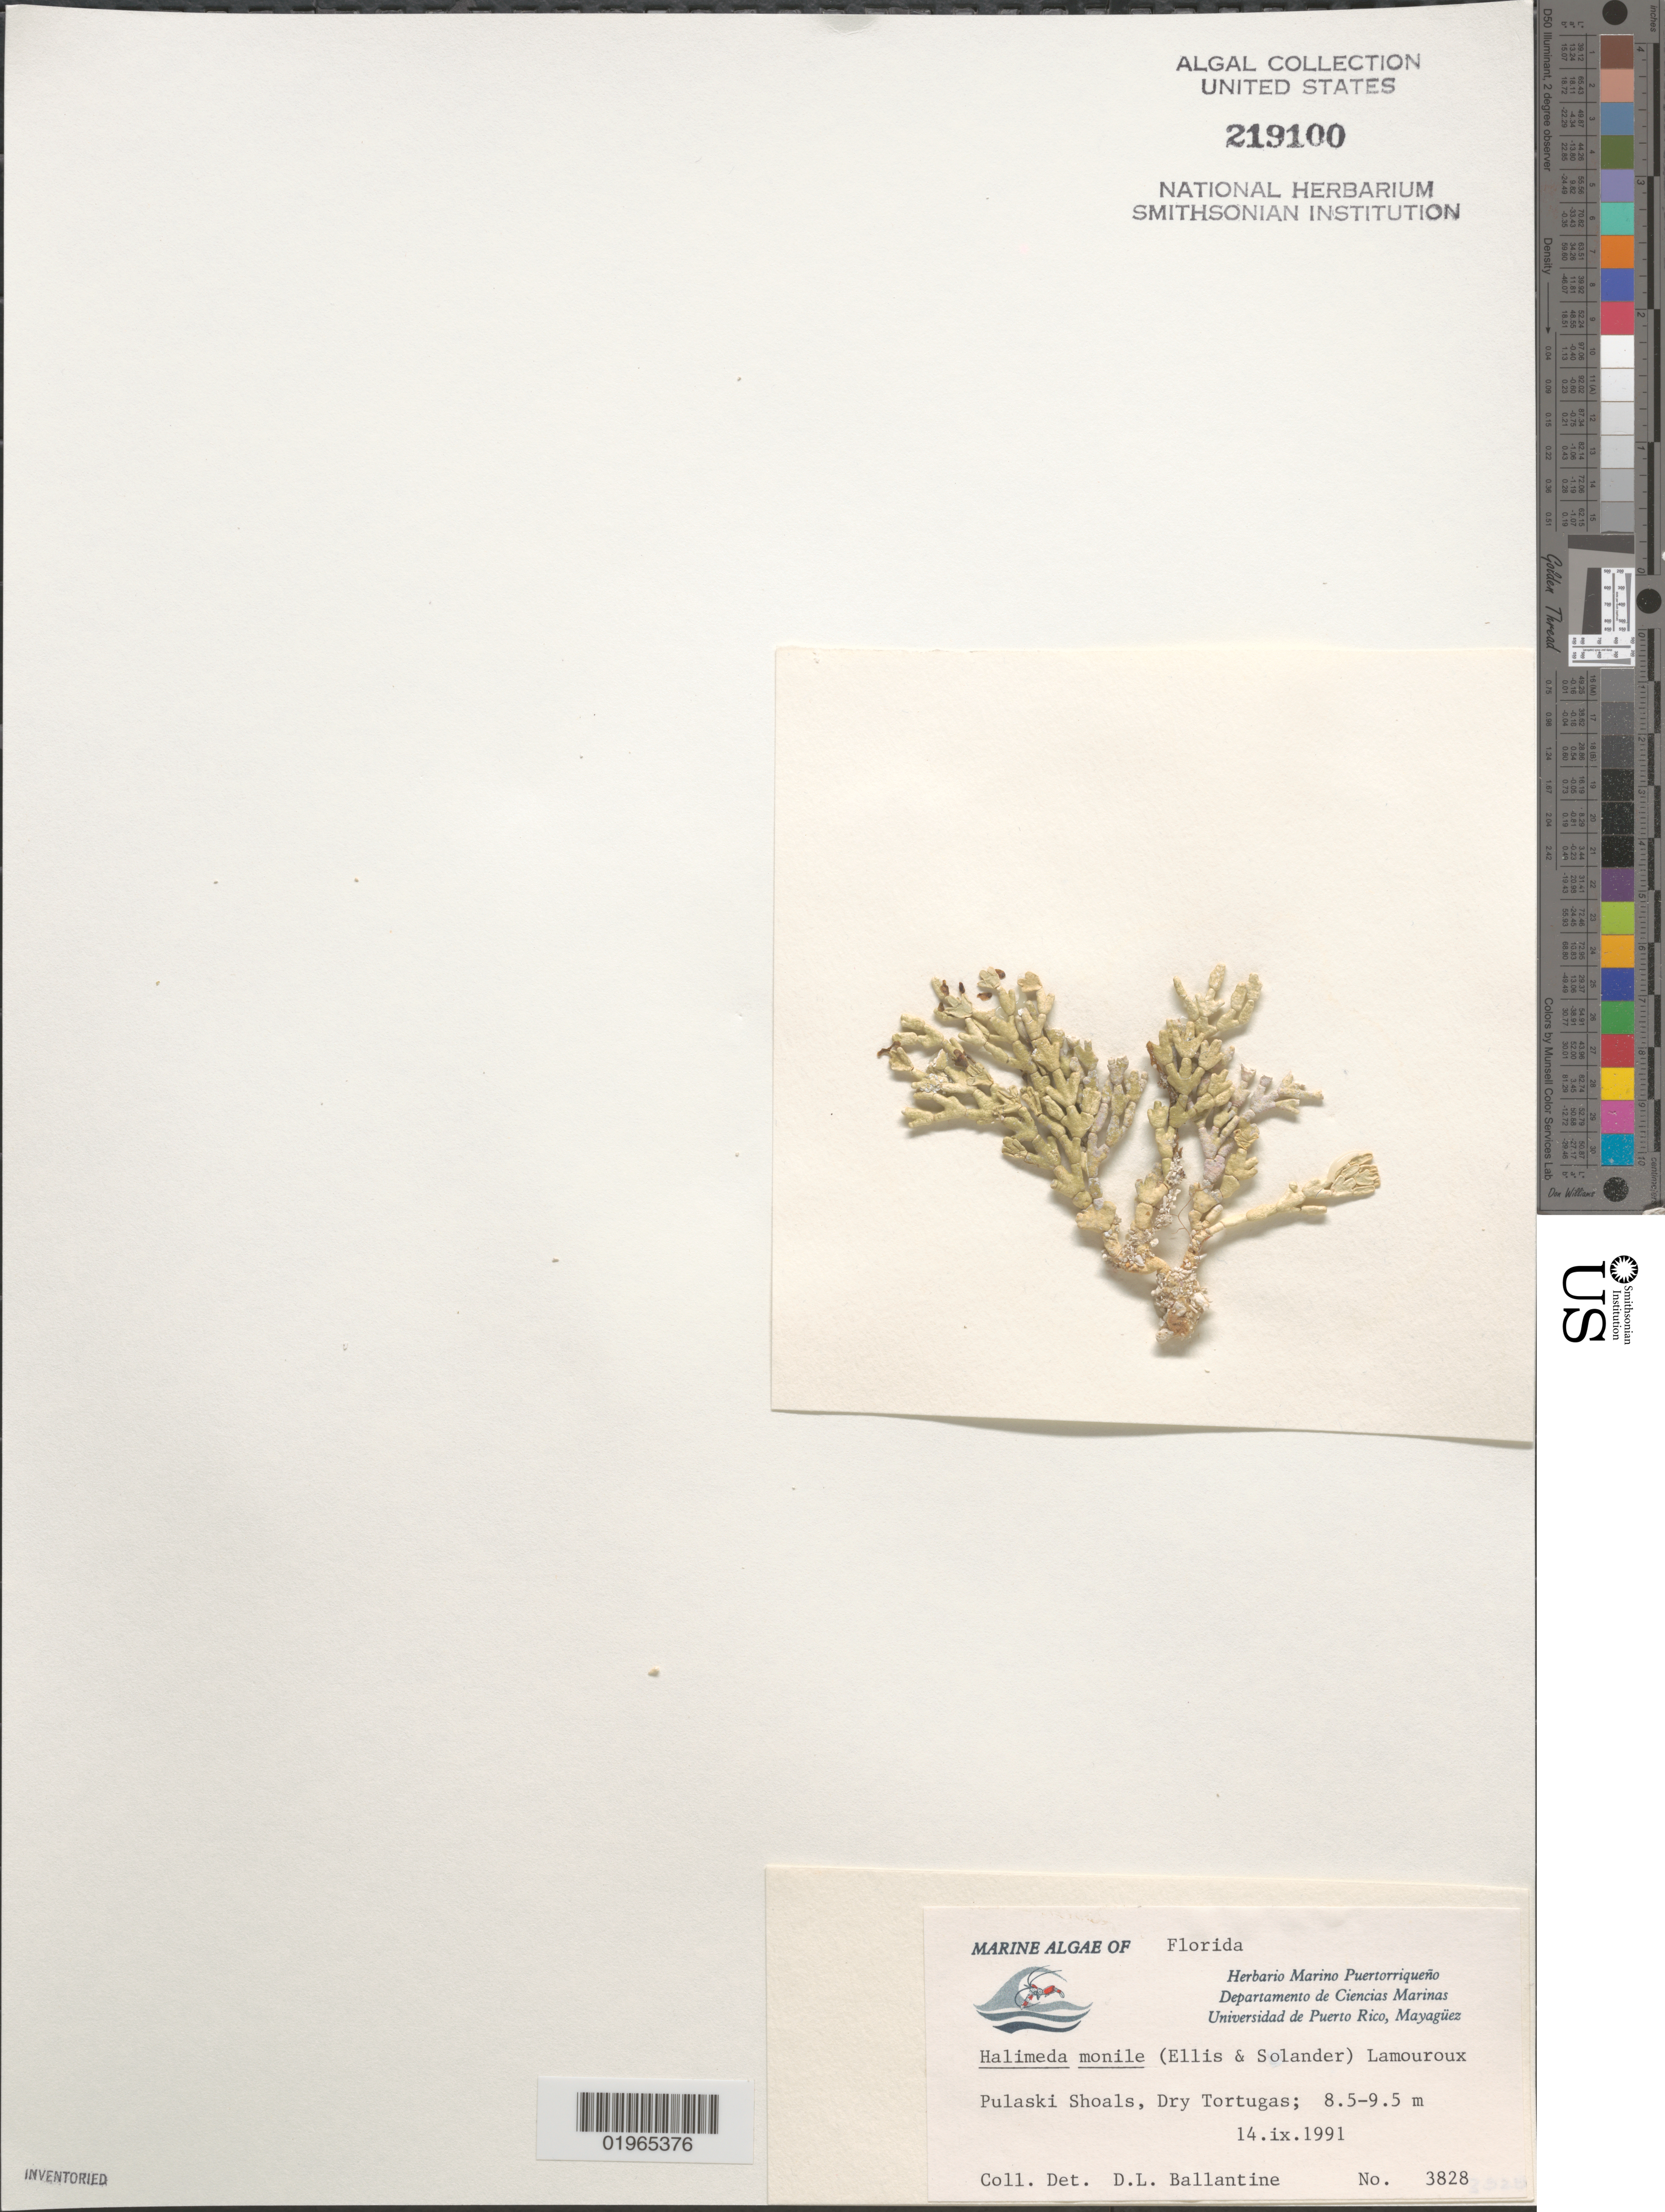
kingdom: Plantae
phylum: Chlorophyta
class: Ulvophyceae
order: Bryopsidales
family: Halimedaceae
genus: Halimeda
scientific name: Halimeda monile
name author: (J. Ellis & Sol.) J.V.Lamouroux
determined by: Ballantine, D. L.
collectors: D.L. Ballantine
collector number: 3828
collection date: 1991-09-14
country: United States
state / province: Florida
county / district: Monroe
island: Dry Tortugas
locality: Pulaski Shoals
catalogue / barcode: US 219100